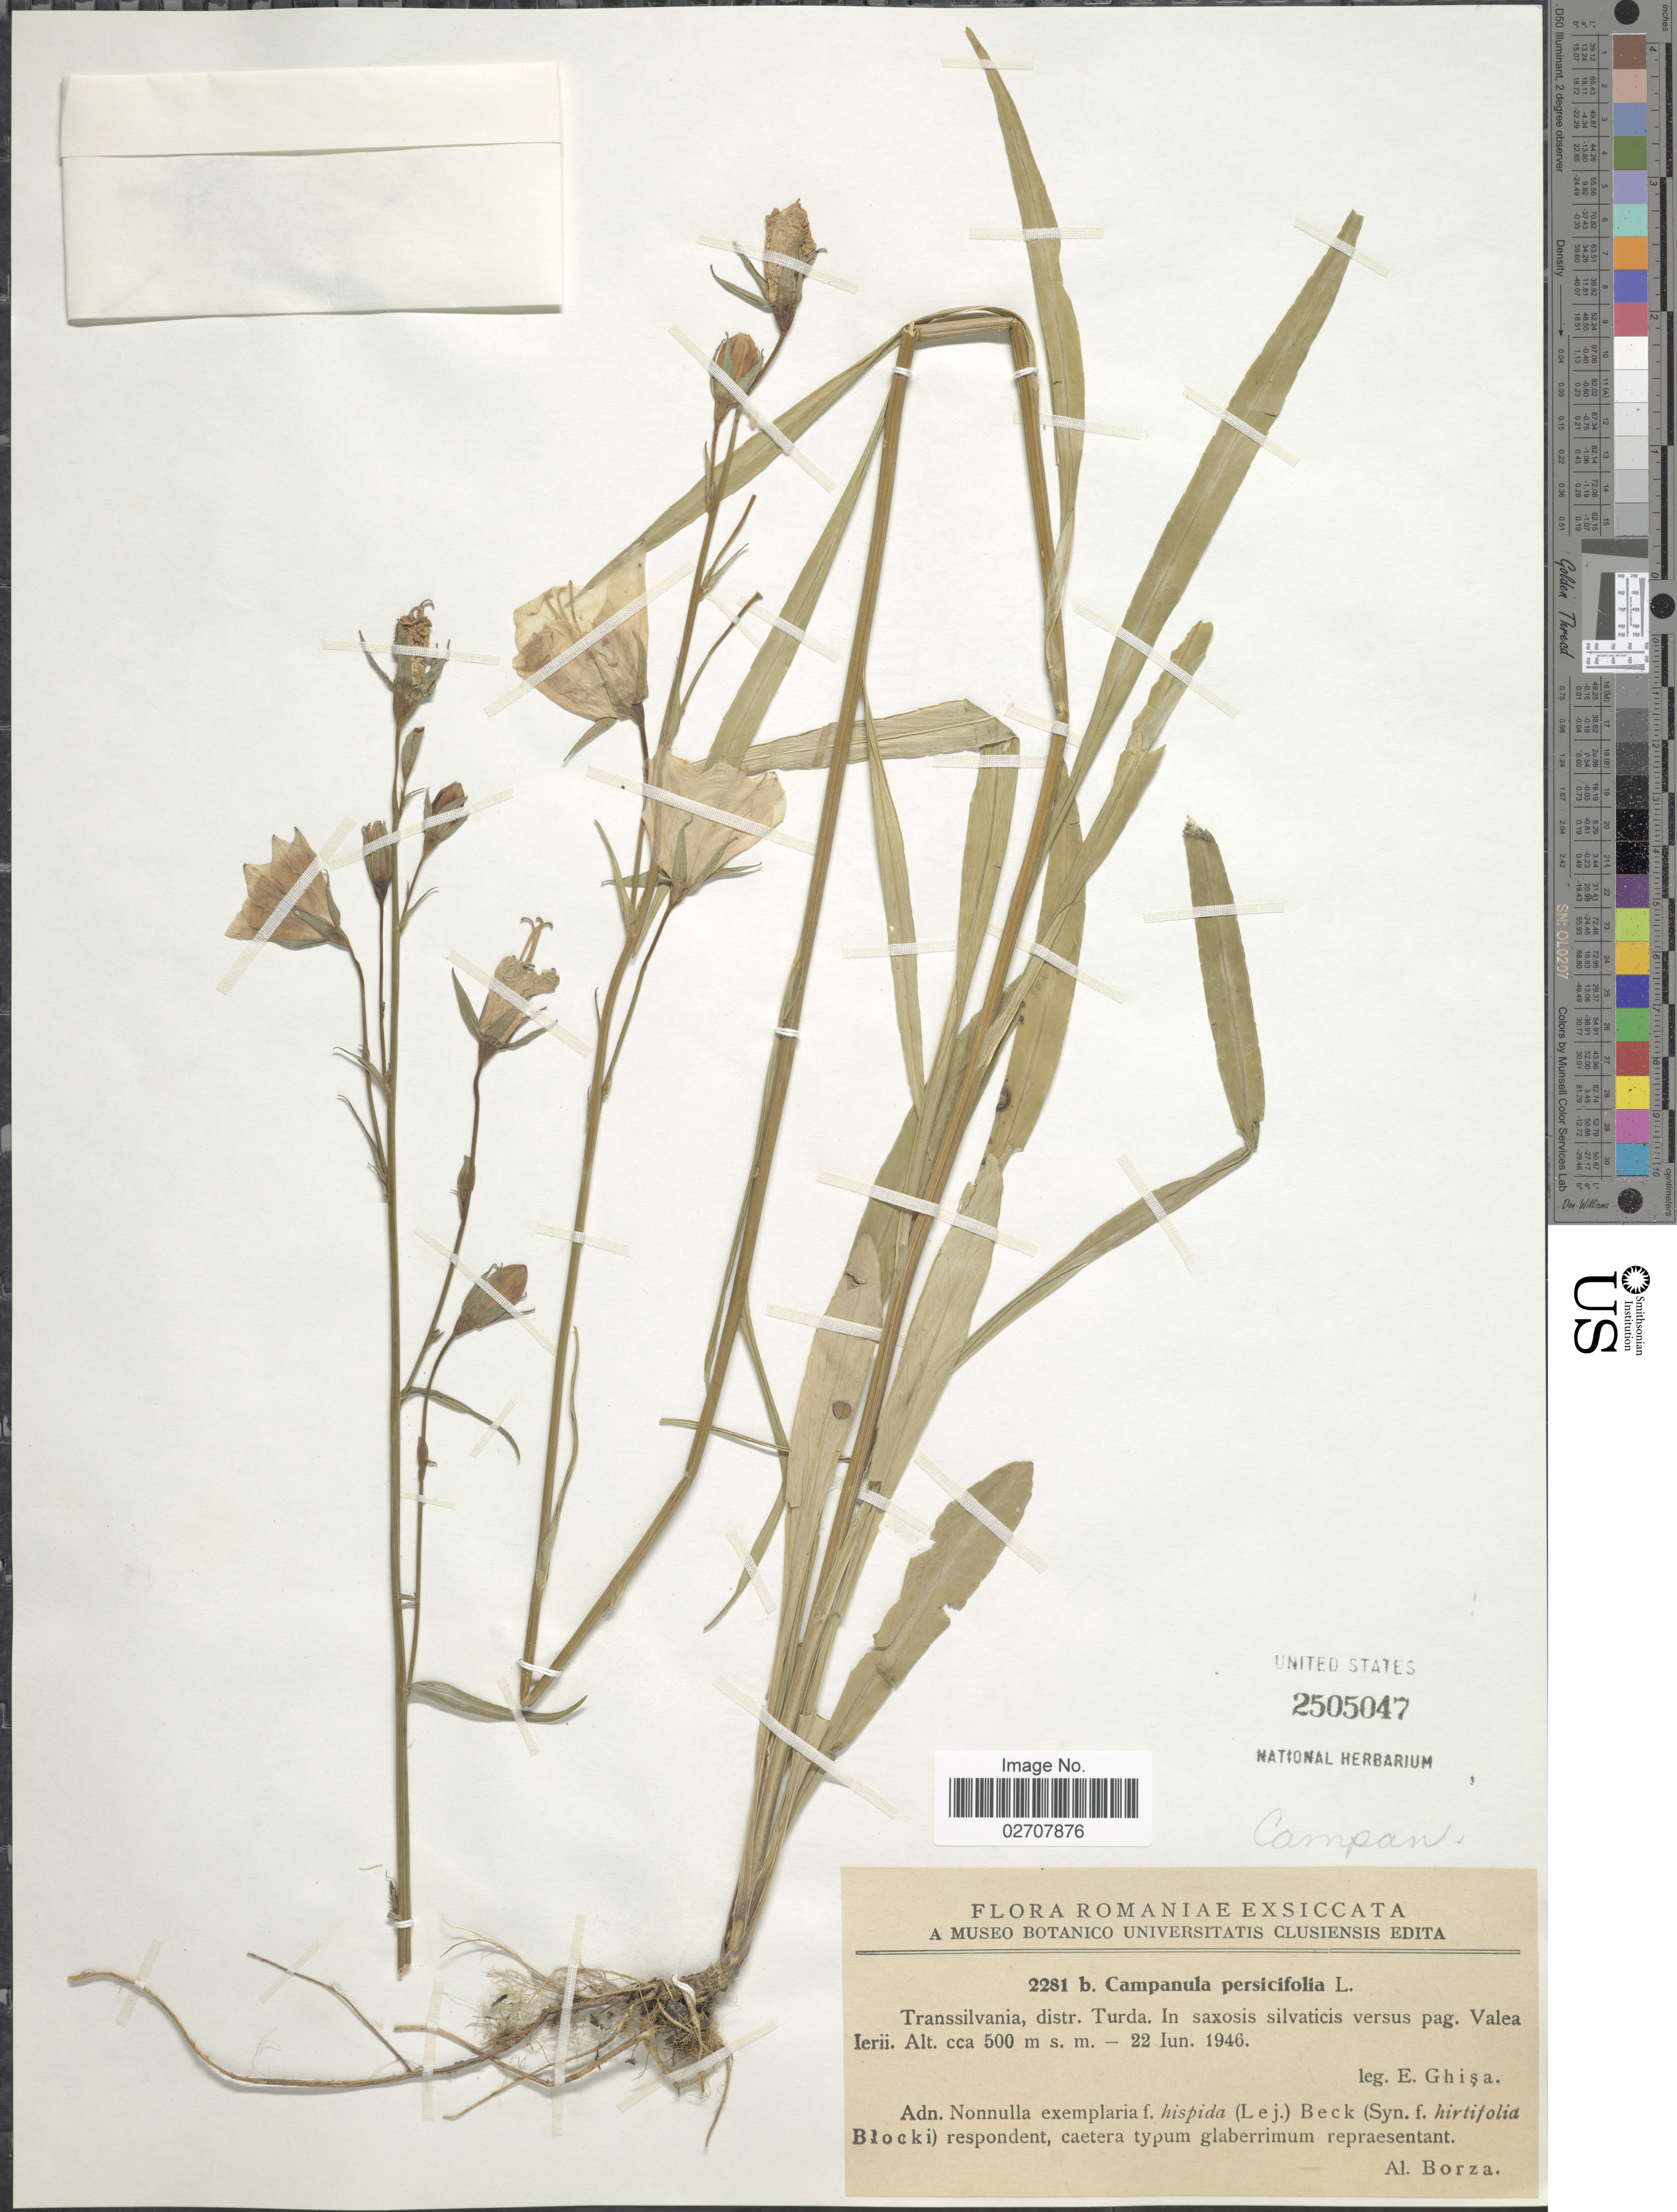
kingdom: Plantae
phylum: Tracheophyta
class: Magnoliopsida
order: Asterales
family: Campanulaceae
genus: Campanula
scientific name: Campanula persicifolia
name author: L.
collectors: E. Ghisa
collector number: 2281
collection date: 1946-06-22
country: Romania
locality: Transsilvania, distr. Turda. pag. Velea Ierii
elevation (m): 500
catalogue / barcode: US 2505047